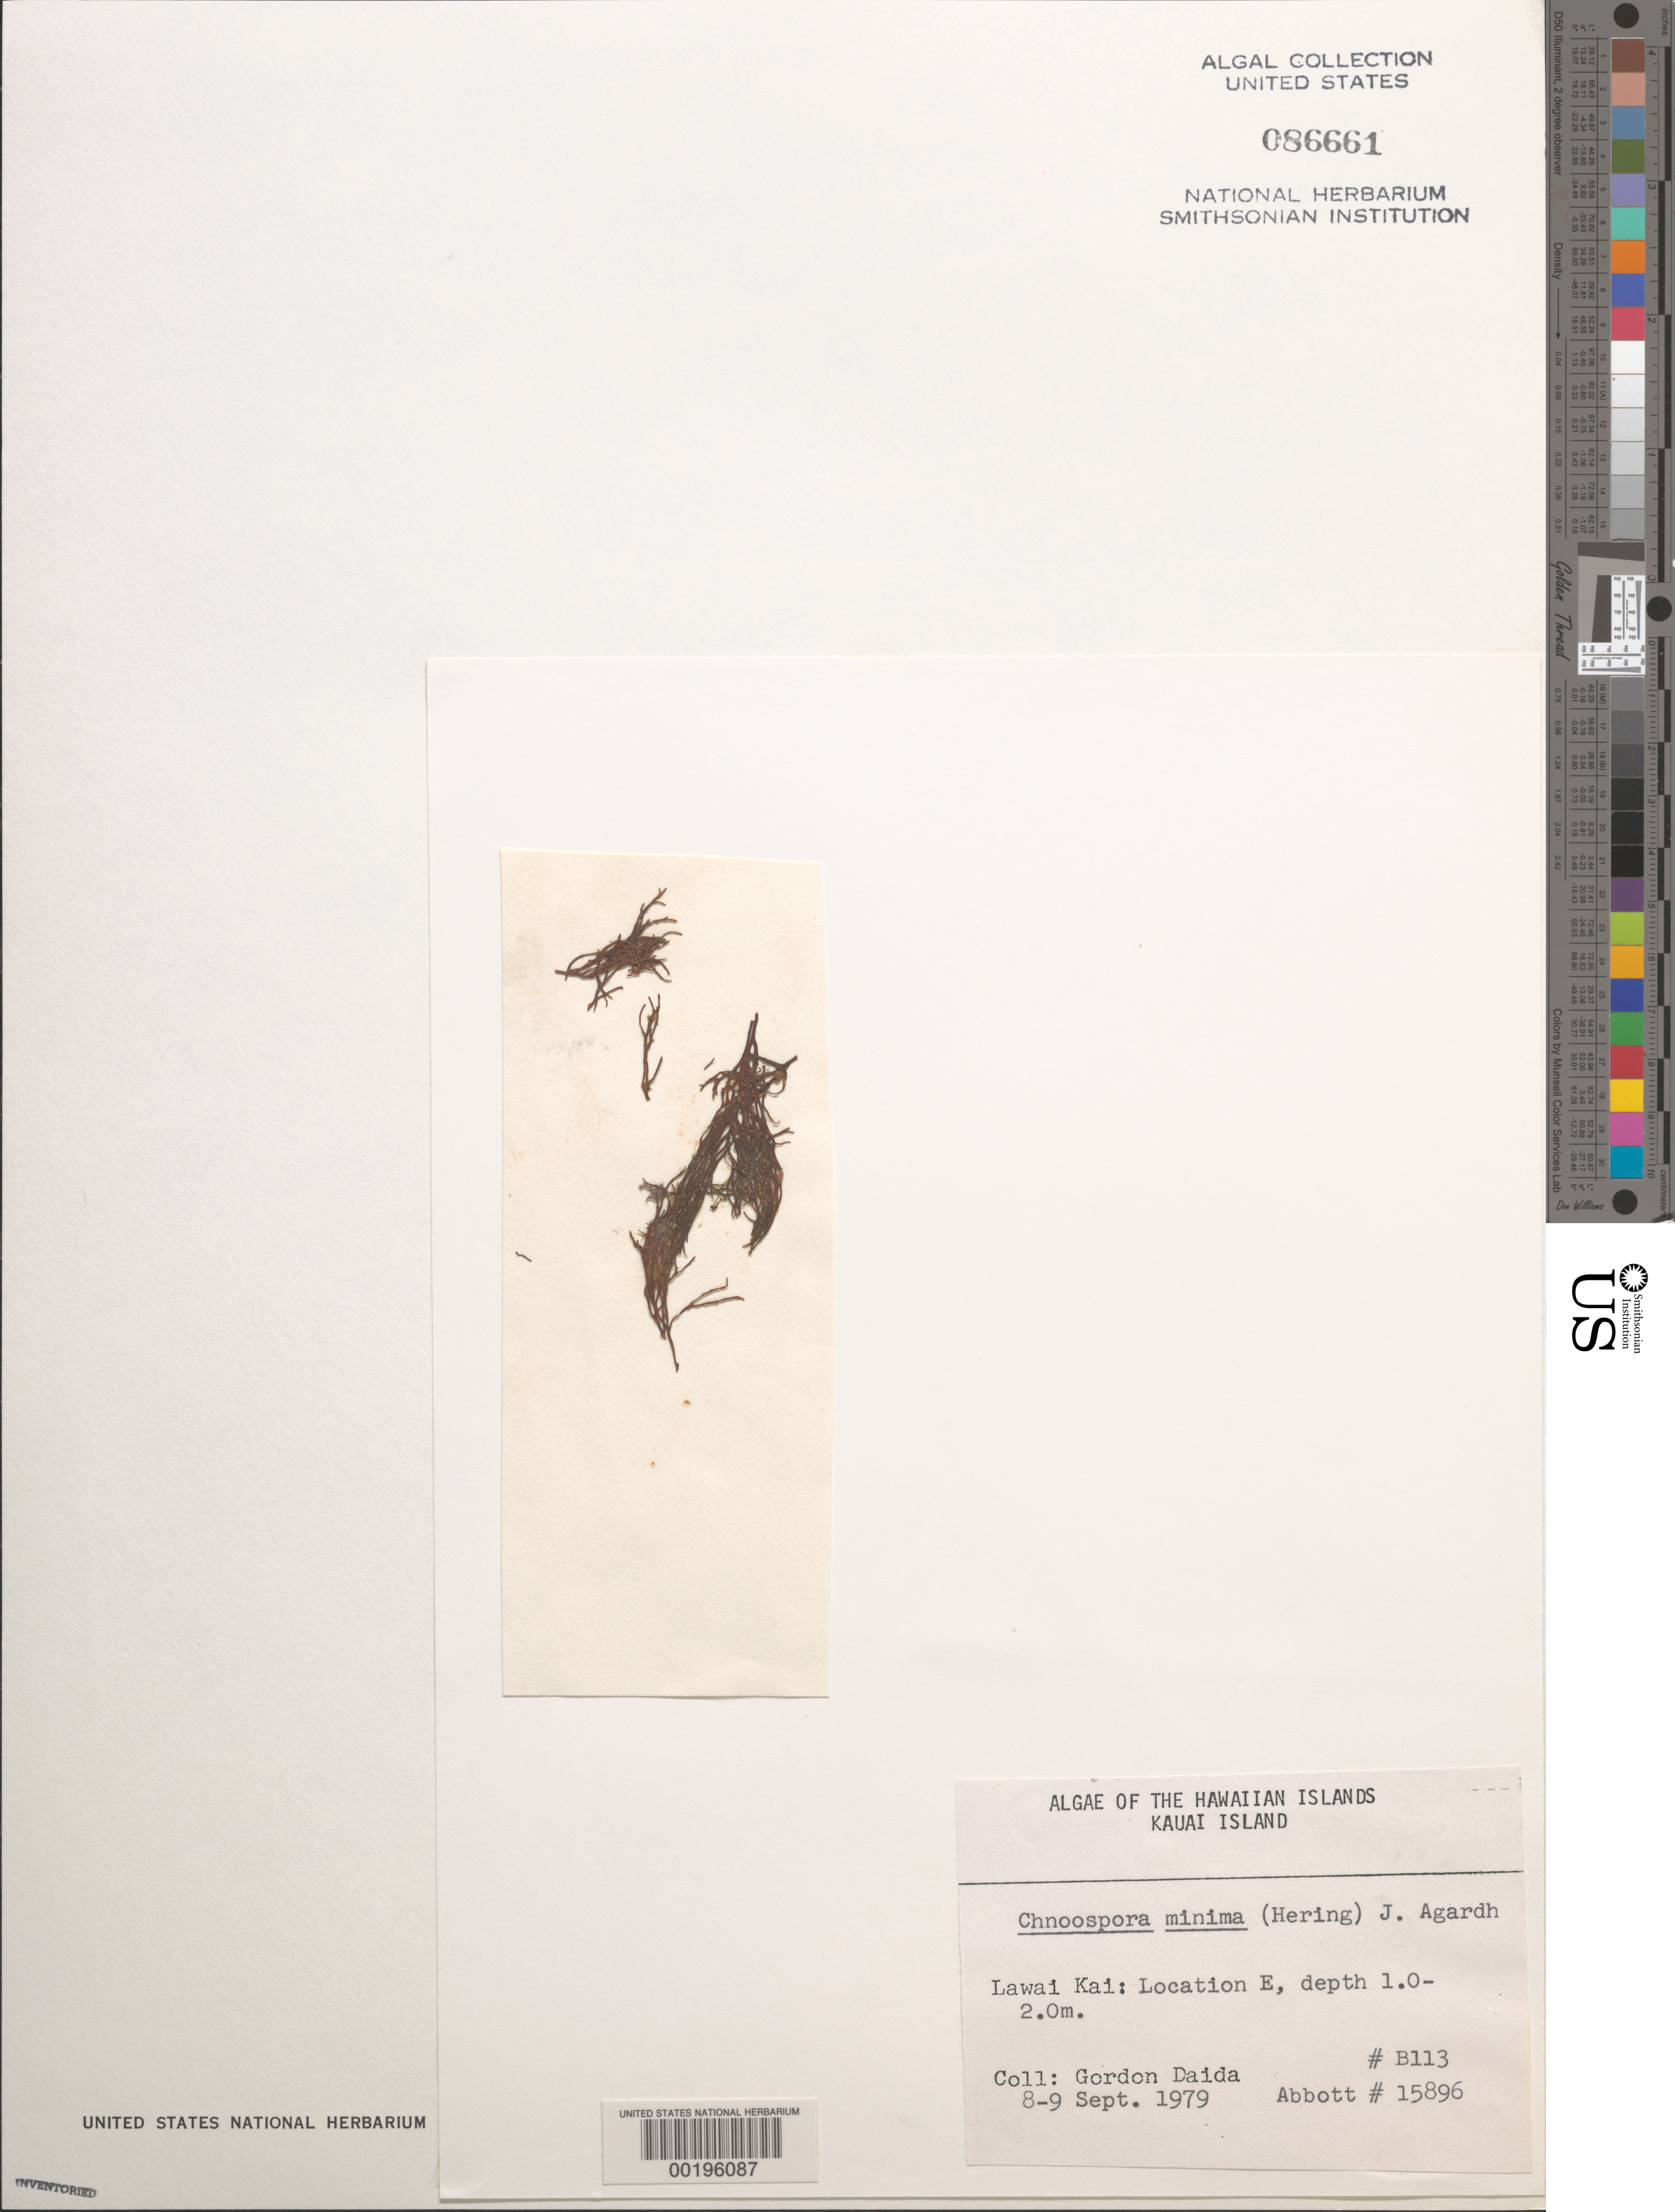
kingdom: Chromista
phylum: Ochrophyta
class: Phaeophyceae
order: Scytosiphonales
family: Scytosiphonaceae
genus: Chnoospora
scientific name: Chnoospora minima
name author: (Hering) Papenf.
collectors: G. Daida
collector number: B113 & IAA 15896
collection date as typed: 08 Sep 1979 to 09 Sep 1979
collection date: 1979-09-08/1979-09-09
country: United States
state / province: Hawaii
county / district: Kaui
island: Kaua'i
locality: Lawai Kai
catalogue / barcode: US 86661